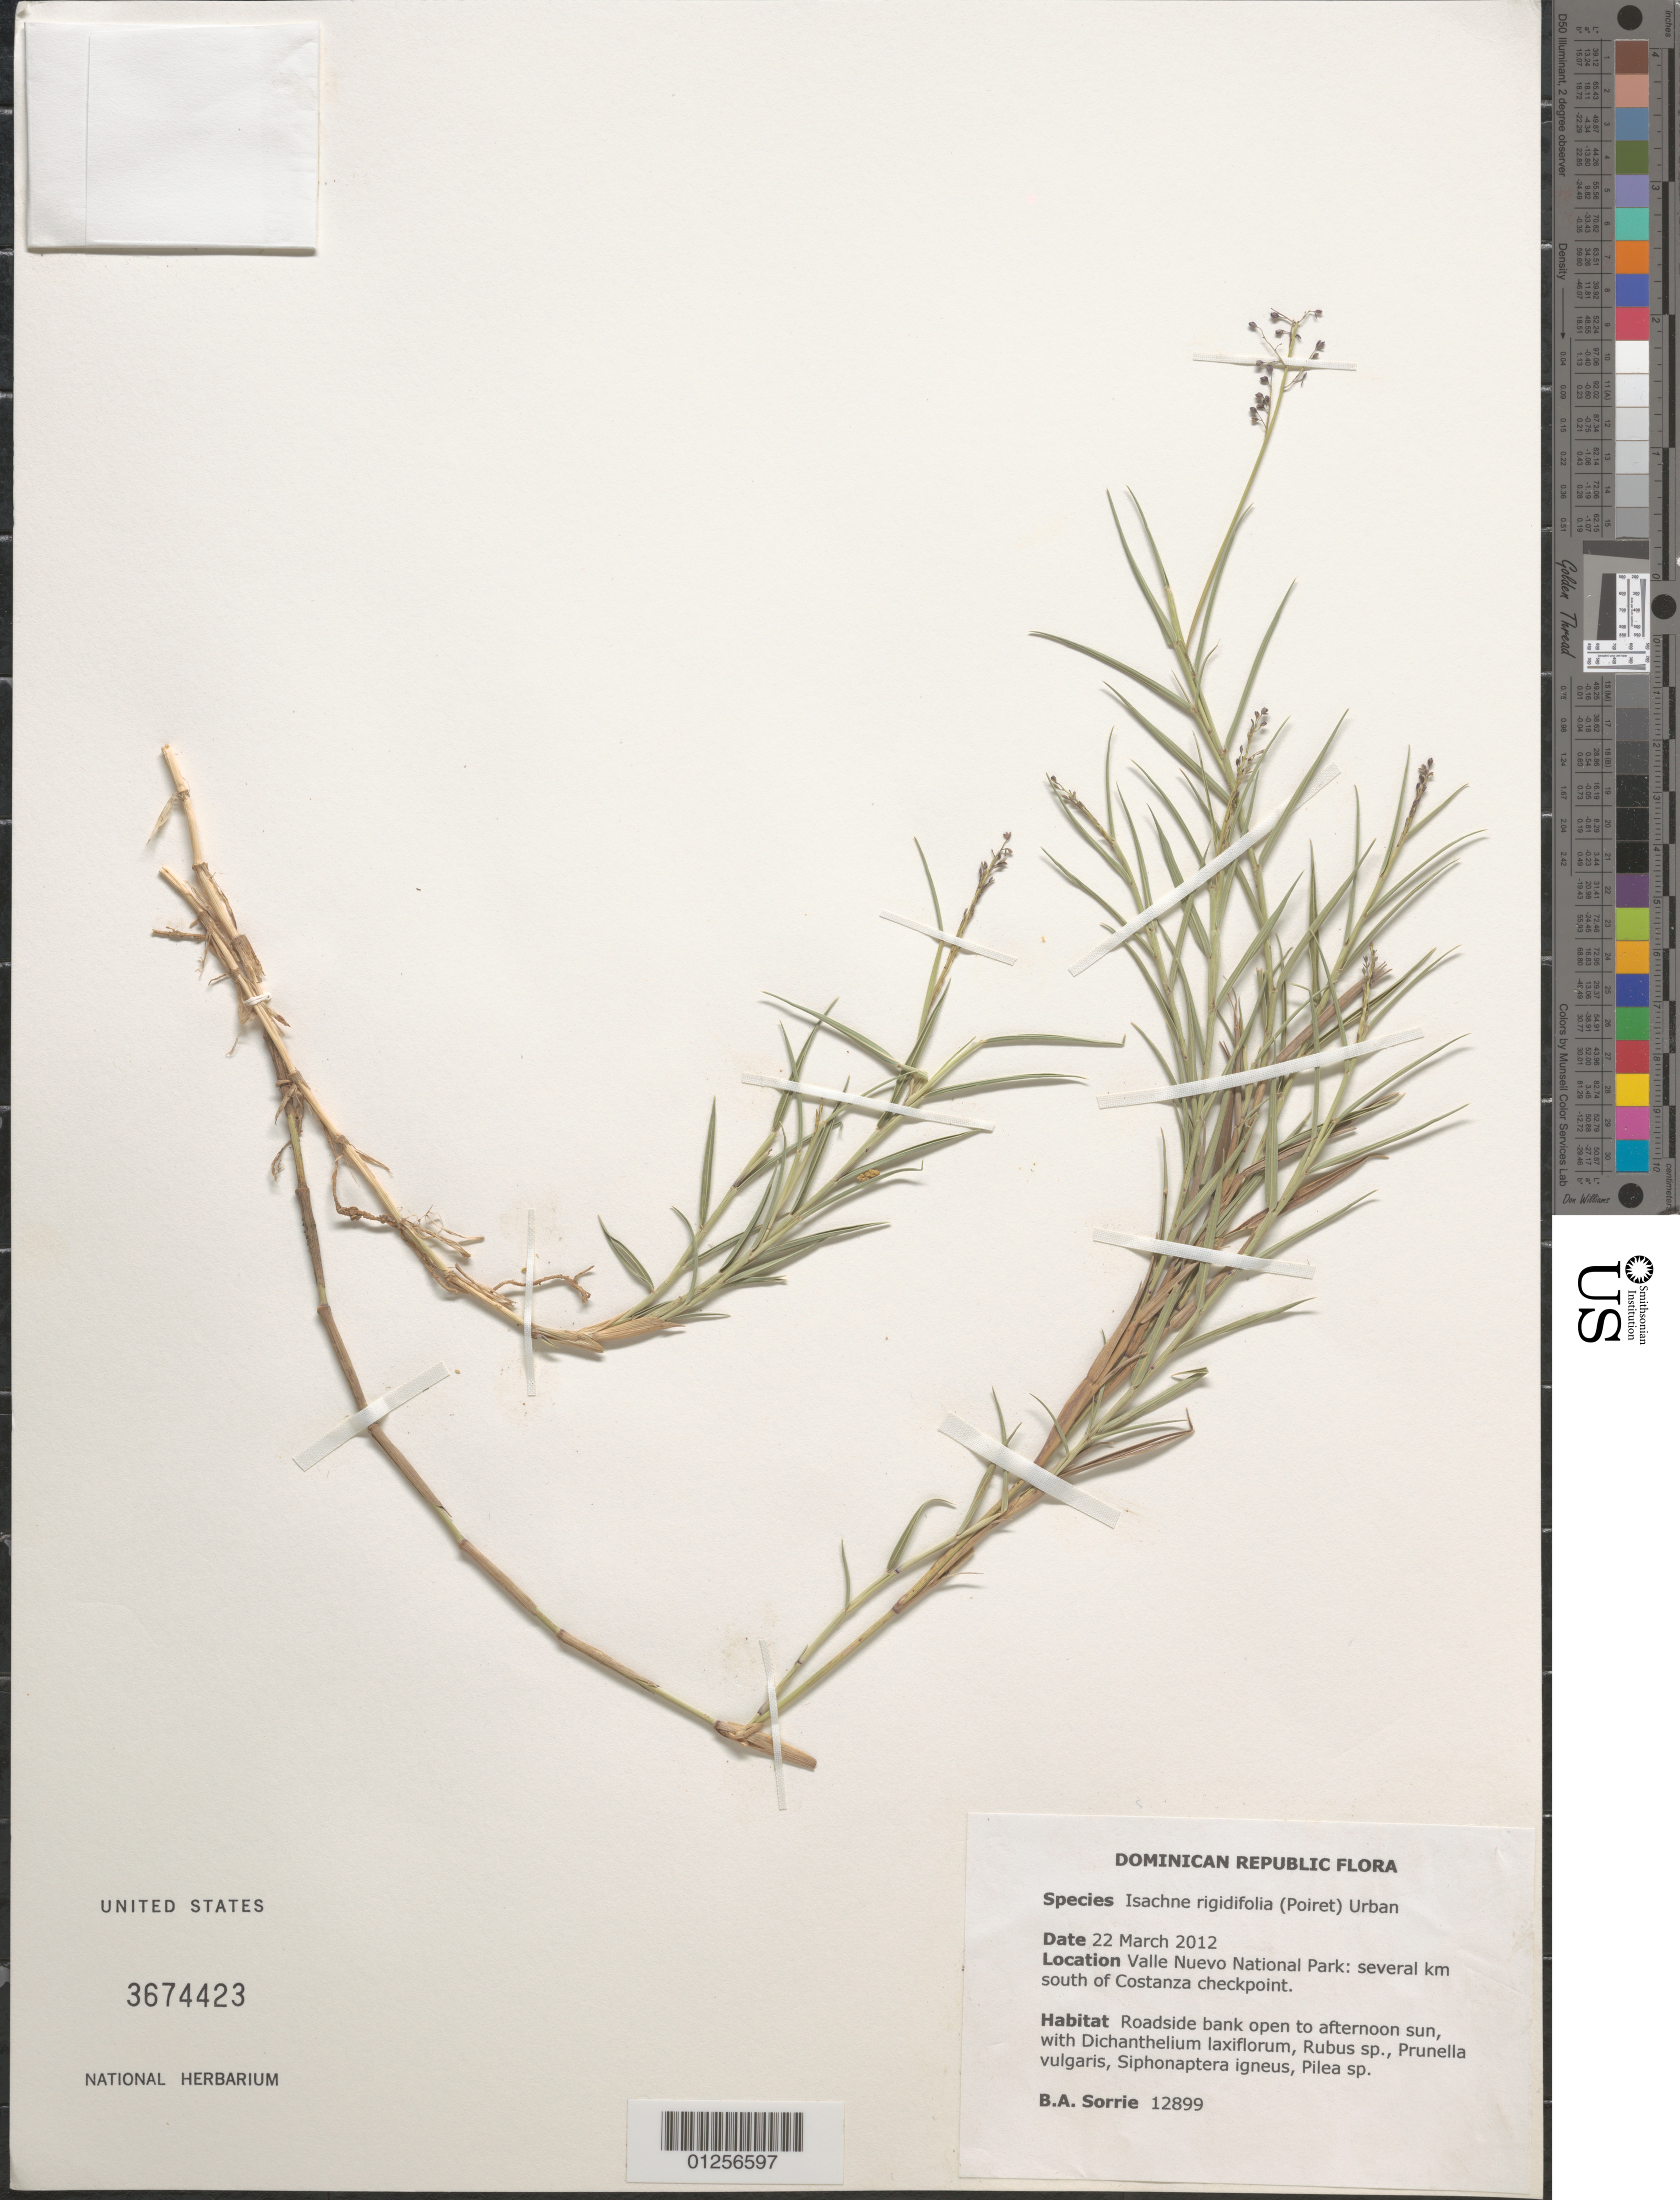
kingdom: Plantae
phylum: Tracheophyta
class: Liliopsida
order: Poales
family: Poaceae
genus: Isachne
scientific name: Isachne rigidifolia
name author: (Poir.) Urb.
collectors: B. Sorrie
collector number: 12899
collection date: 2012-03-22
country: Dominican Republic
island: Hispaniola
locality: Valle Nuevo National Park; several km S of Costanza [Constanza?] checkpoint.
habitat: Roadside bank open to afternoon sun, with Dichanthelium laxiflorum, Rubus sp., Prunella vulgaris, Siphonaptera ingneus, Pilea sp.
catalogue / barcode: US 3674423